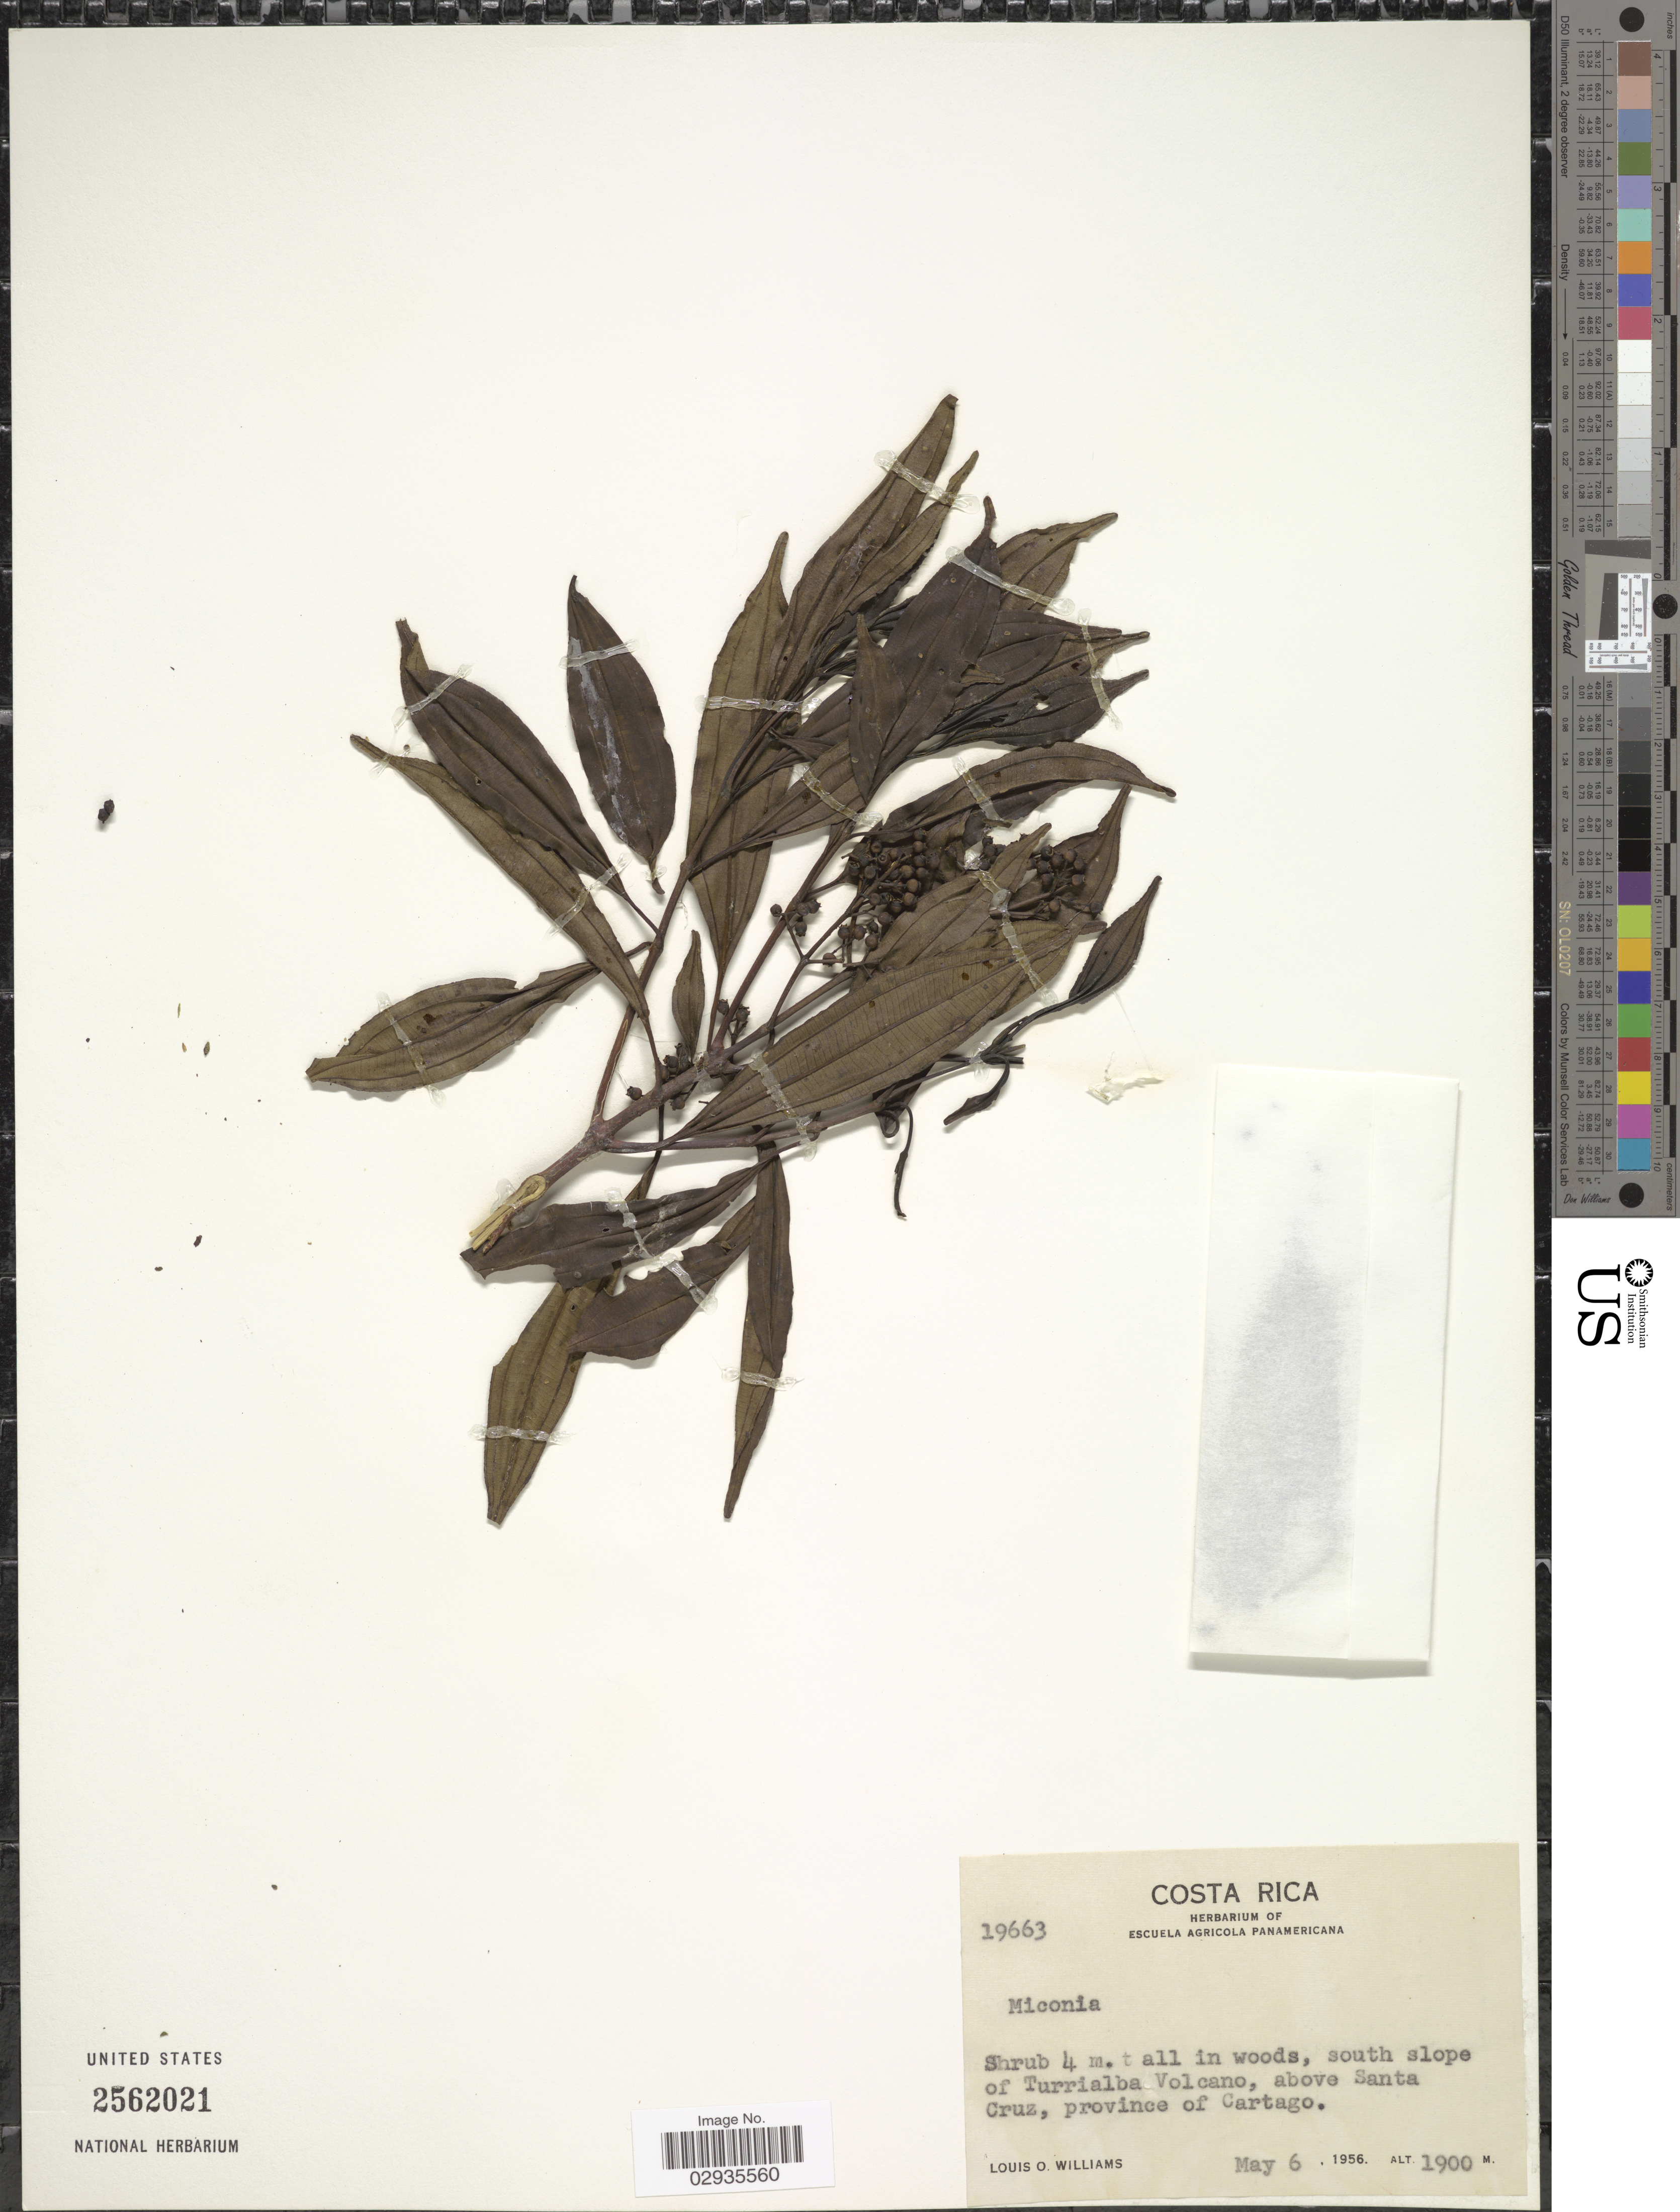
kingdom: Plantae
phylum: Tracheophyta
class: Magnoliopsida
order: Myrtales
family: Melastomataceae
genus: Miconia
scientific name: Miconia sp.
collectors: L. O. Williams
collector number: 19663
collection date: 1956-05-06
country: Costa Rica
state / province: Cartago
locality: South slope of Turrialba Volcano, above Santa Cruz.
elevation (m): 1900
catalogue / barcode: US 2562021